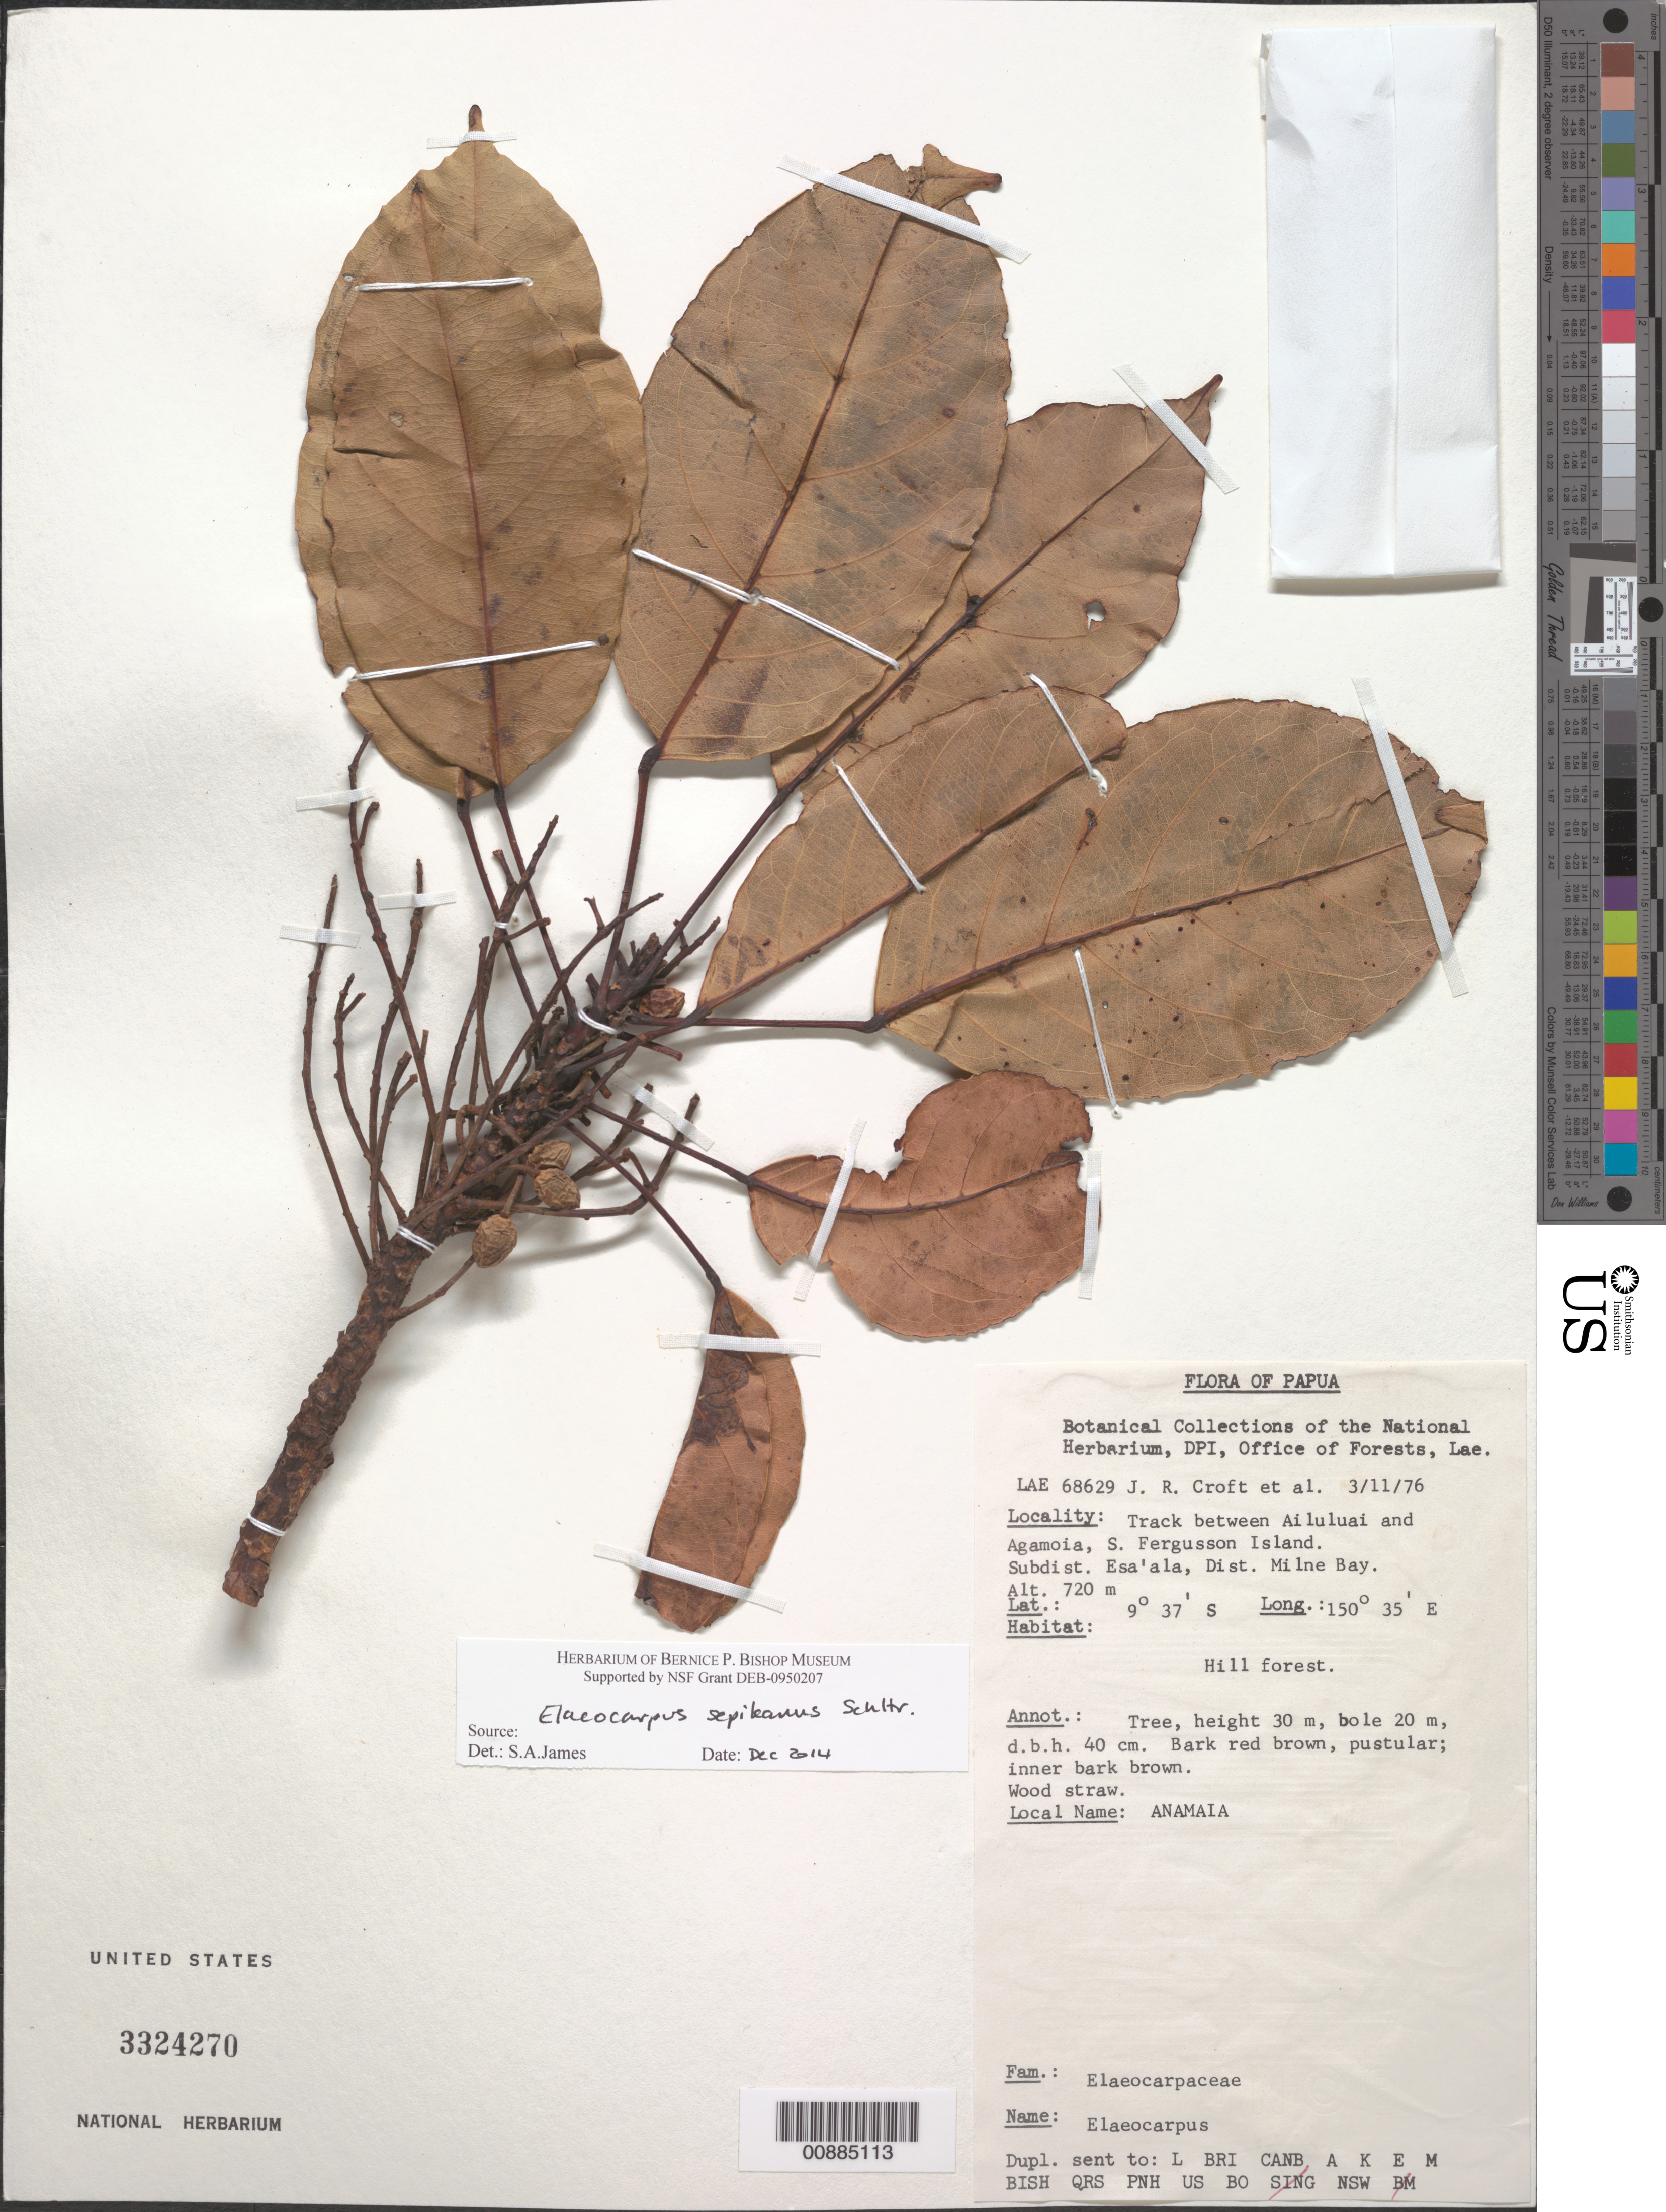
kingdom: Plantae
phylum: Tracheophyta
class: Magnoliopsida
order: Oxalidales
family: Elaeocarpaceae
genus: Elaeocarpus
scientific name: Elaeocarpus sepikanus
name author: Schltr.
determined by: James, S. A.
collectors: J. R. Croft & et al.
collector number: LAE 68629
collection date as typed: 11 Mar 1976 or 03 Nov 1976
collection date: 1976-03-11 or 1976-11-03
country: Papua New Guinea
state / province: Milne Bay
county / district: Esa'ala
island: New Guinea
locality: S. Fergusson Island. Track between Ailuluai and Agamoia.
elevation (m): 720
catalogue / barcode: US 3324270